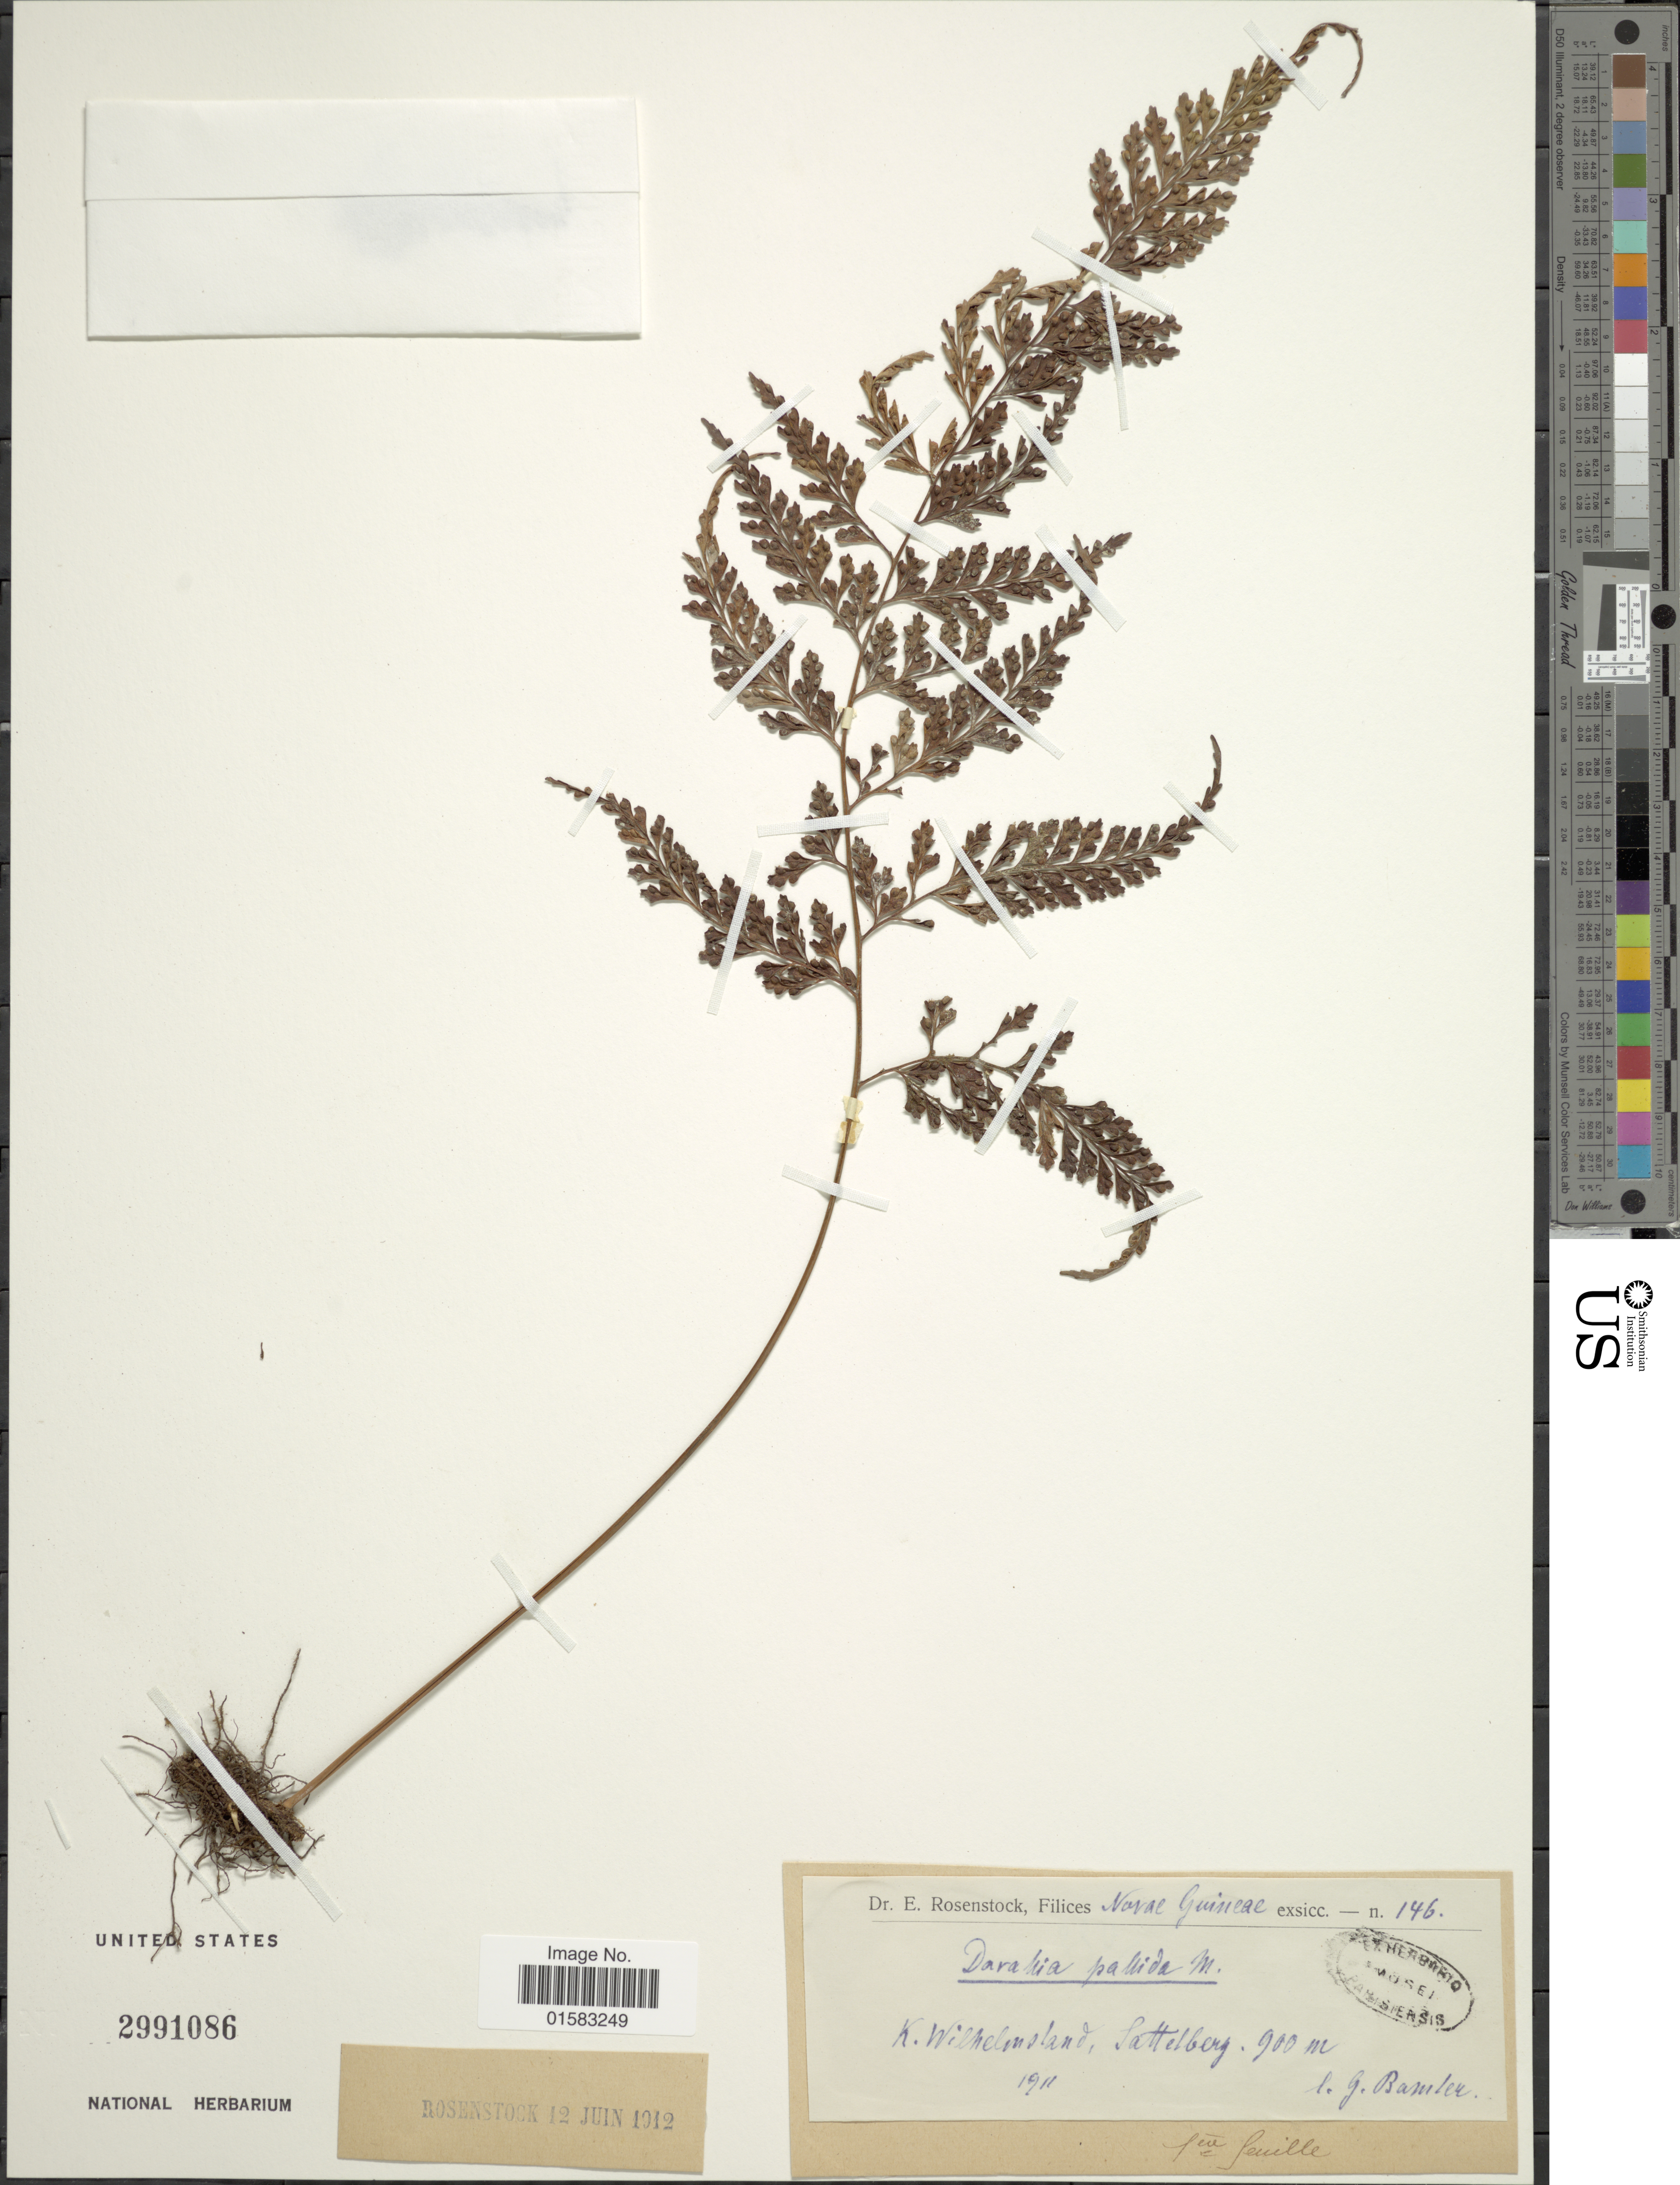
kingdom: Plantae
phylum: Tracheophyta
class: Polypodiopsida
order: Polypodiales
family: Davalliaceae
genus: Davallia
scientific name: Davallia pallida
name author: (Mett.) Copel.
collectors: G. Bamler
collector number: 146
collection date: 1911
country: Papua New Guinea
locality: New Guinea, K.Wilhemsland, Sattelberg [interpreted]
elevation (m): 900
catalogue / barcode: US 2991086